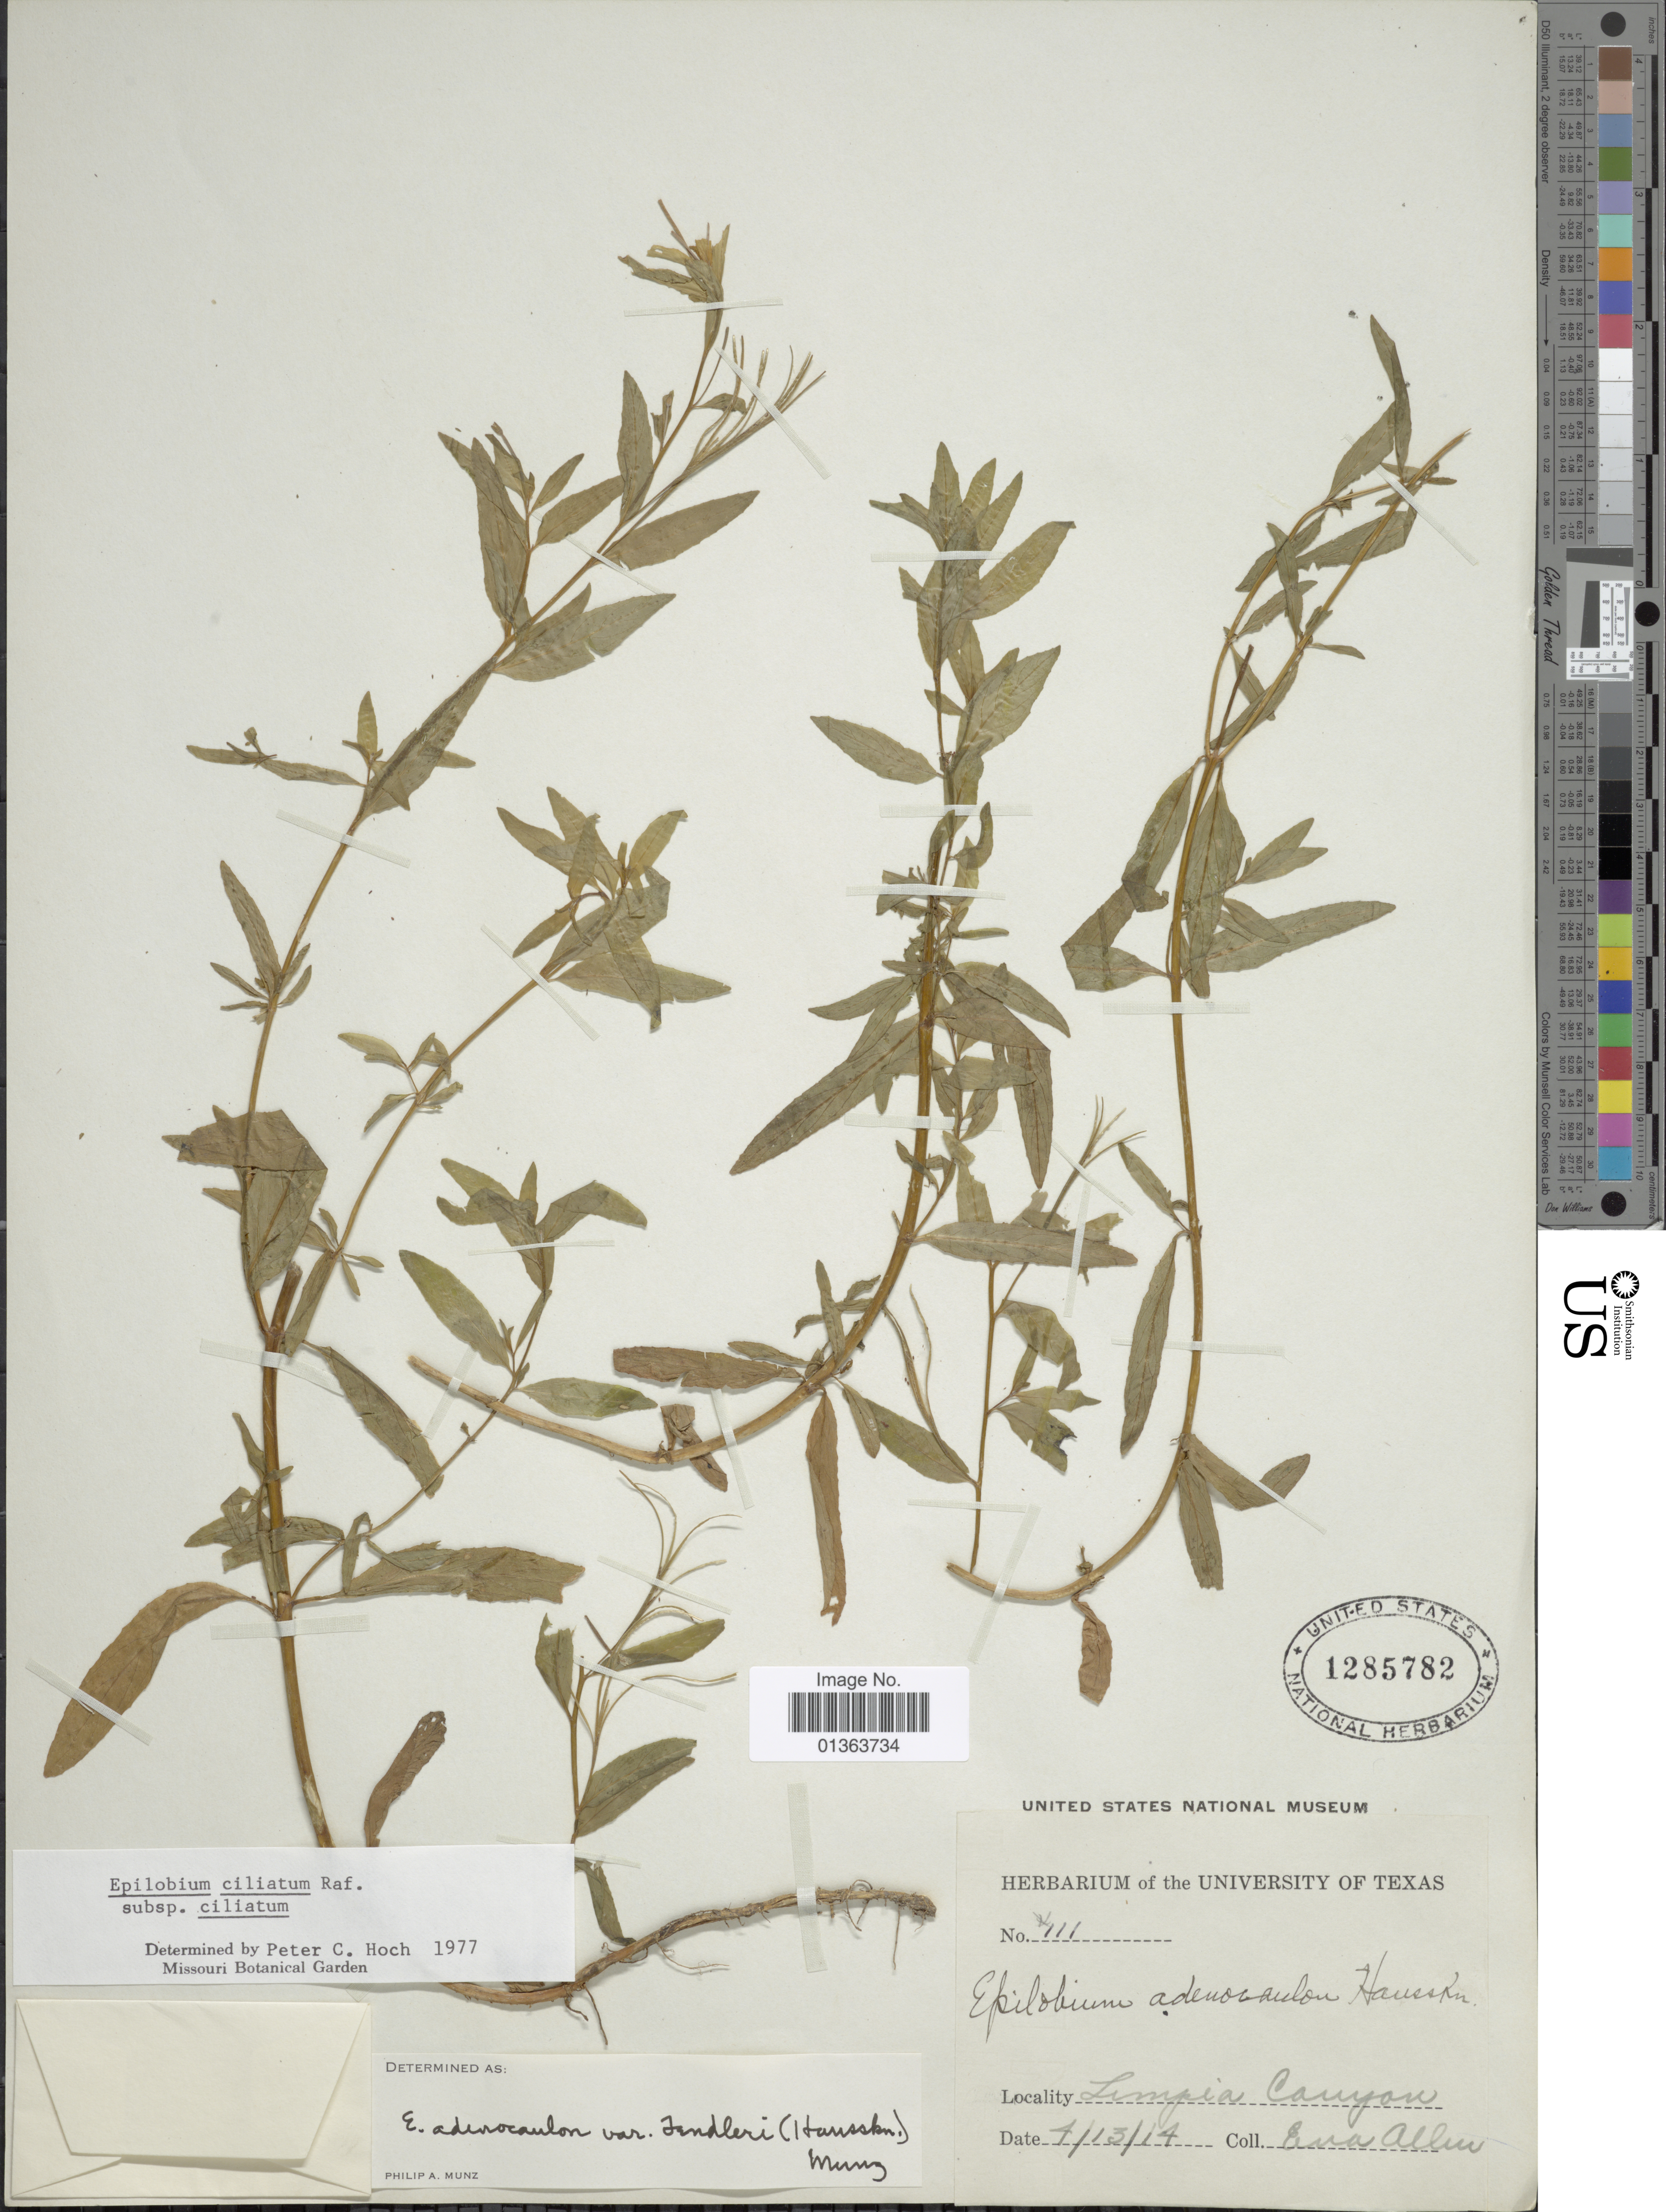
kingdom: Plantae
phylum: Tracheophyta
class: Magnoliopsida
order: Myrtales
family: Onagraceae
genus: Epilobium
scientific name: Epilobium ciliatum subsp. ciliatum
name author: Raf.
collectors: E. Allen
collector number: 111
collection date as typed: Transcribed d/m/y: 13/4/14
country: United States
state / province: Texas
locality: Limpia Canyon.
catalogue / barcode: US 1285782